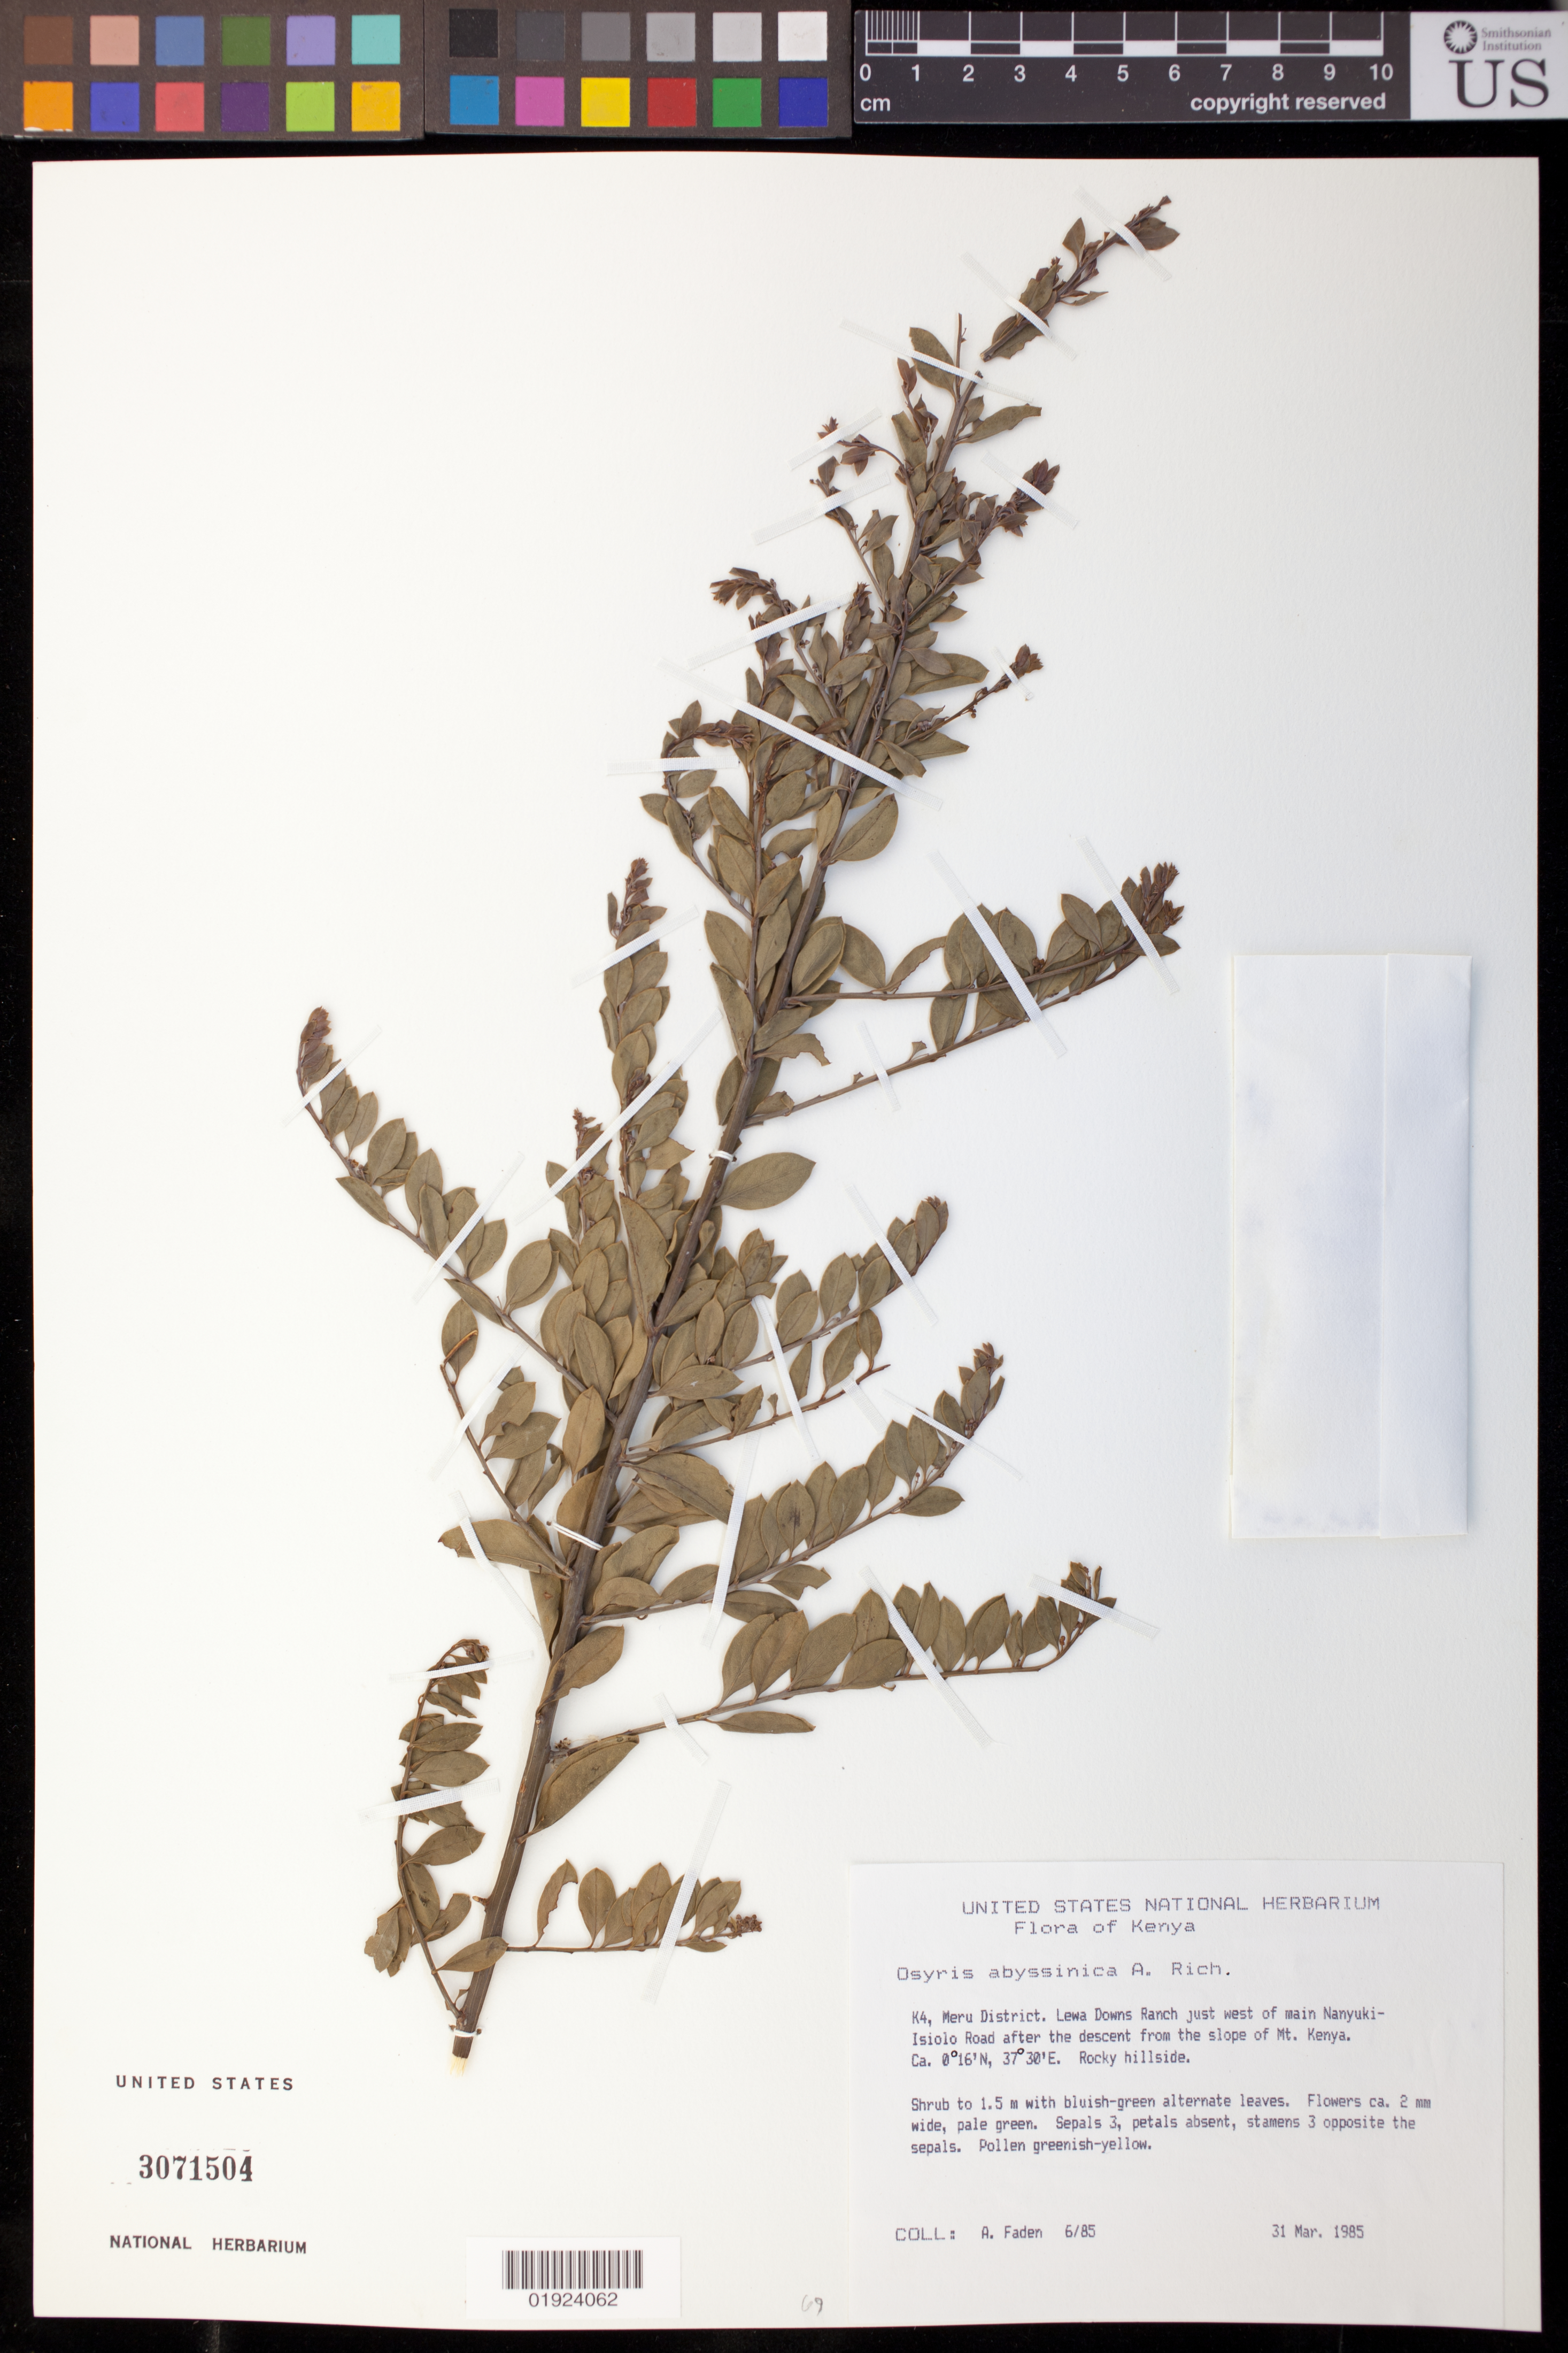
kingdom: Plantae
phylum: Tracheophyta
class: Magnoliopsida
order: Santalales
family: Santalaceae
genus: Osyris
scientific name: Osyris abyssinica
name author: Hochst.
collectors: A. J. Faden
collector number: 6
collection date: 1985-03-31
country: Kenya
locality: Lewa Downs Ranch just west of main Nanyuki-Isiolo Road after the descent from the slope of Mt. Kenya.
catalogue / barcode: US 3071504